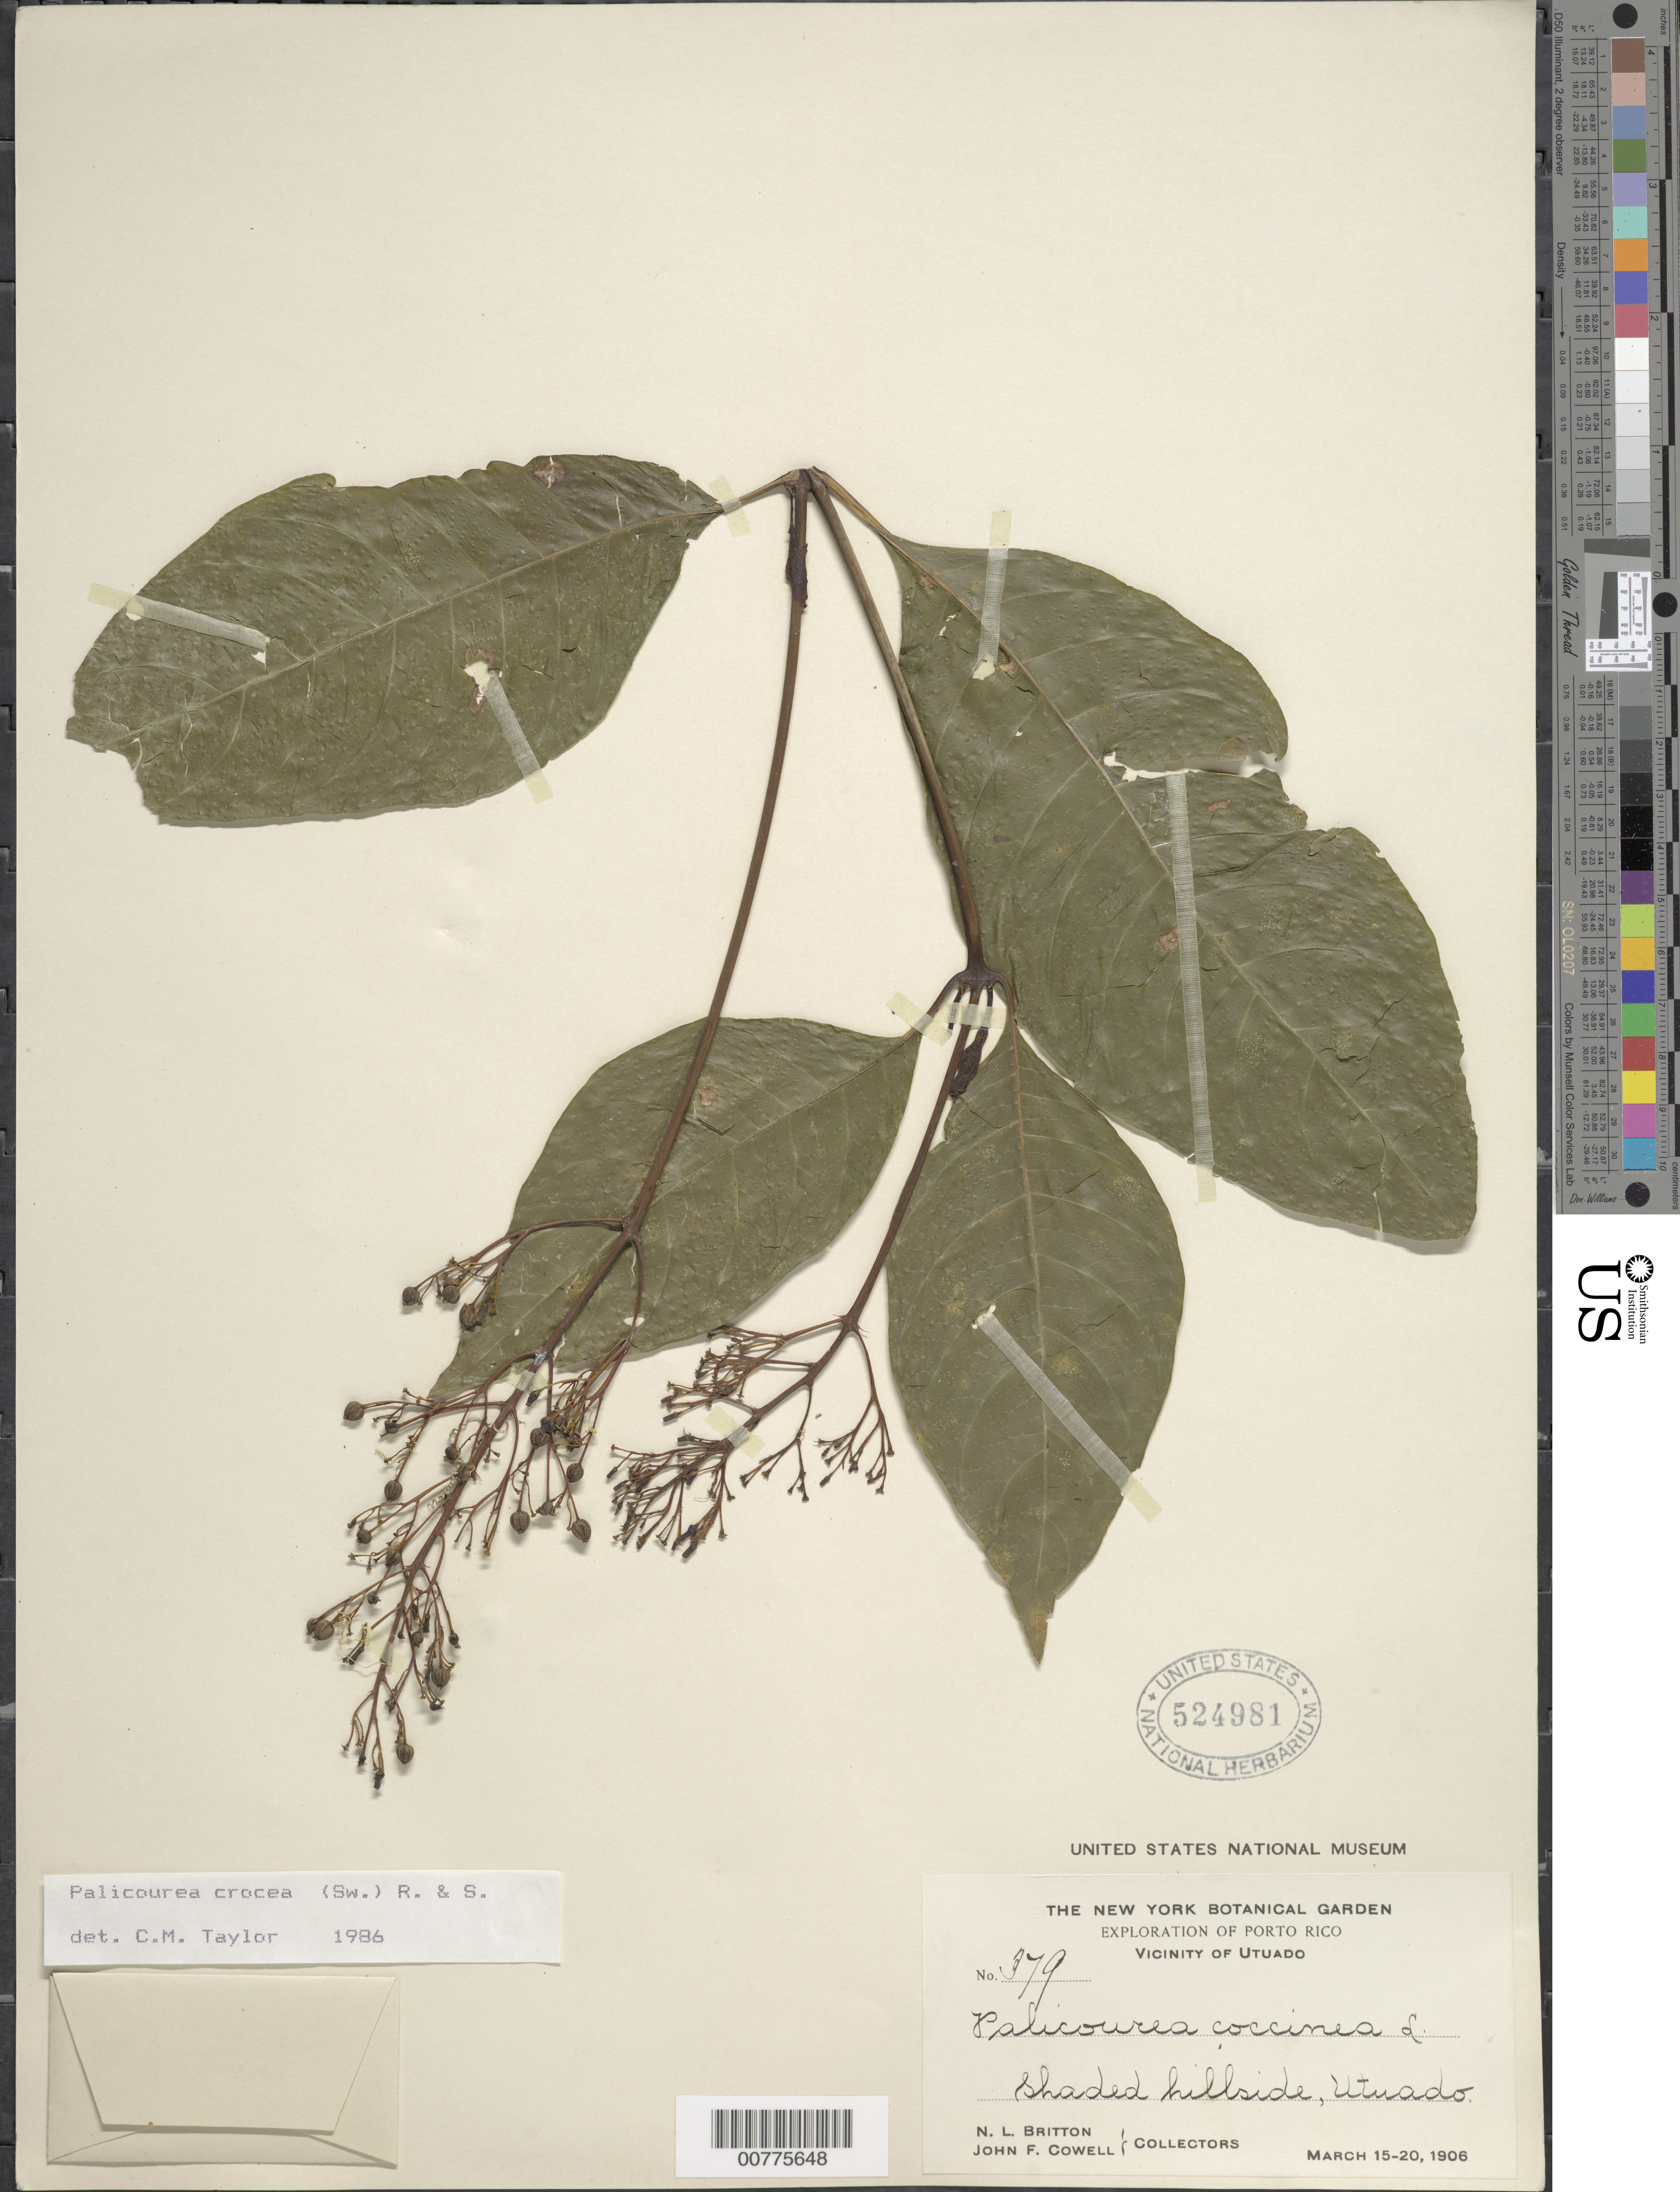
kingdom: Plantae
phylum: Tracheophyta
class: Magnoliopsida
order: Gentianales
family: Rubiaceae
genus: Palicourea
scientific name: Palicourea crocea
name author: (Sw.) Schult.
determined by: Taylor, Charlotte M.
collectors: N. Britton & J. F. Cowell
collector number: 379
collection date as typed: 15 Mar 1906 to 20 Mar 1906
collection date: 1906-03-15/1906-03-20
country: Puerto Rico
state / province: Utuado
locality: Shaded hillside, Utuado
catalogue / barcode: US 524981